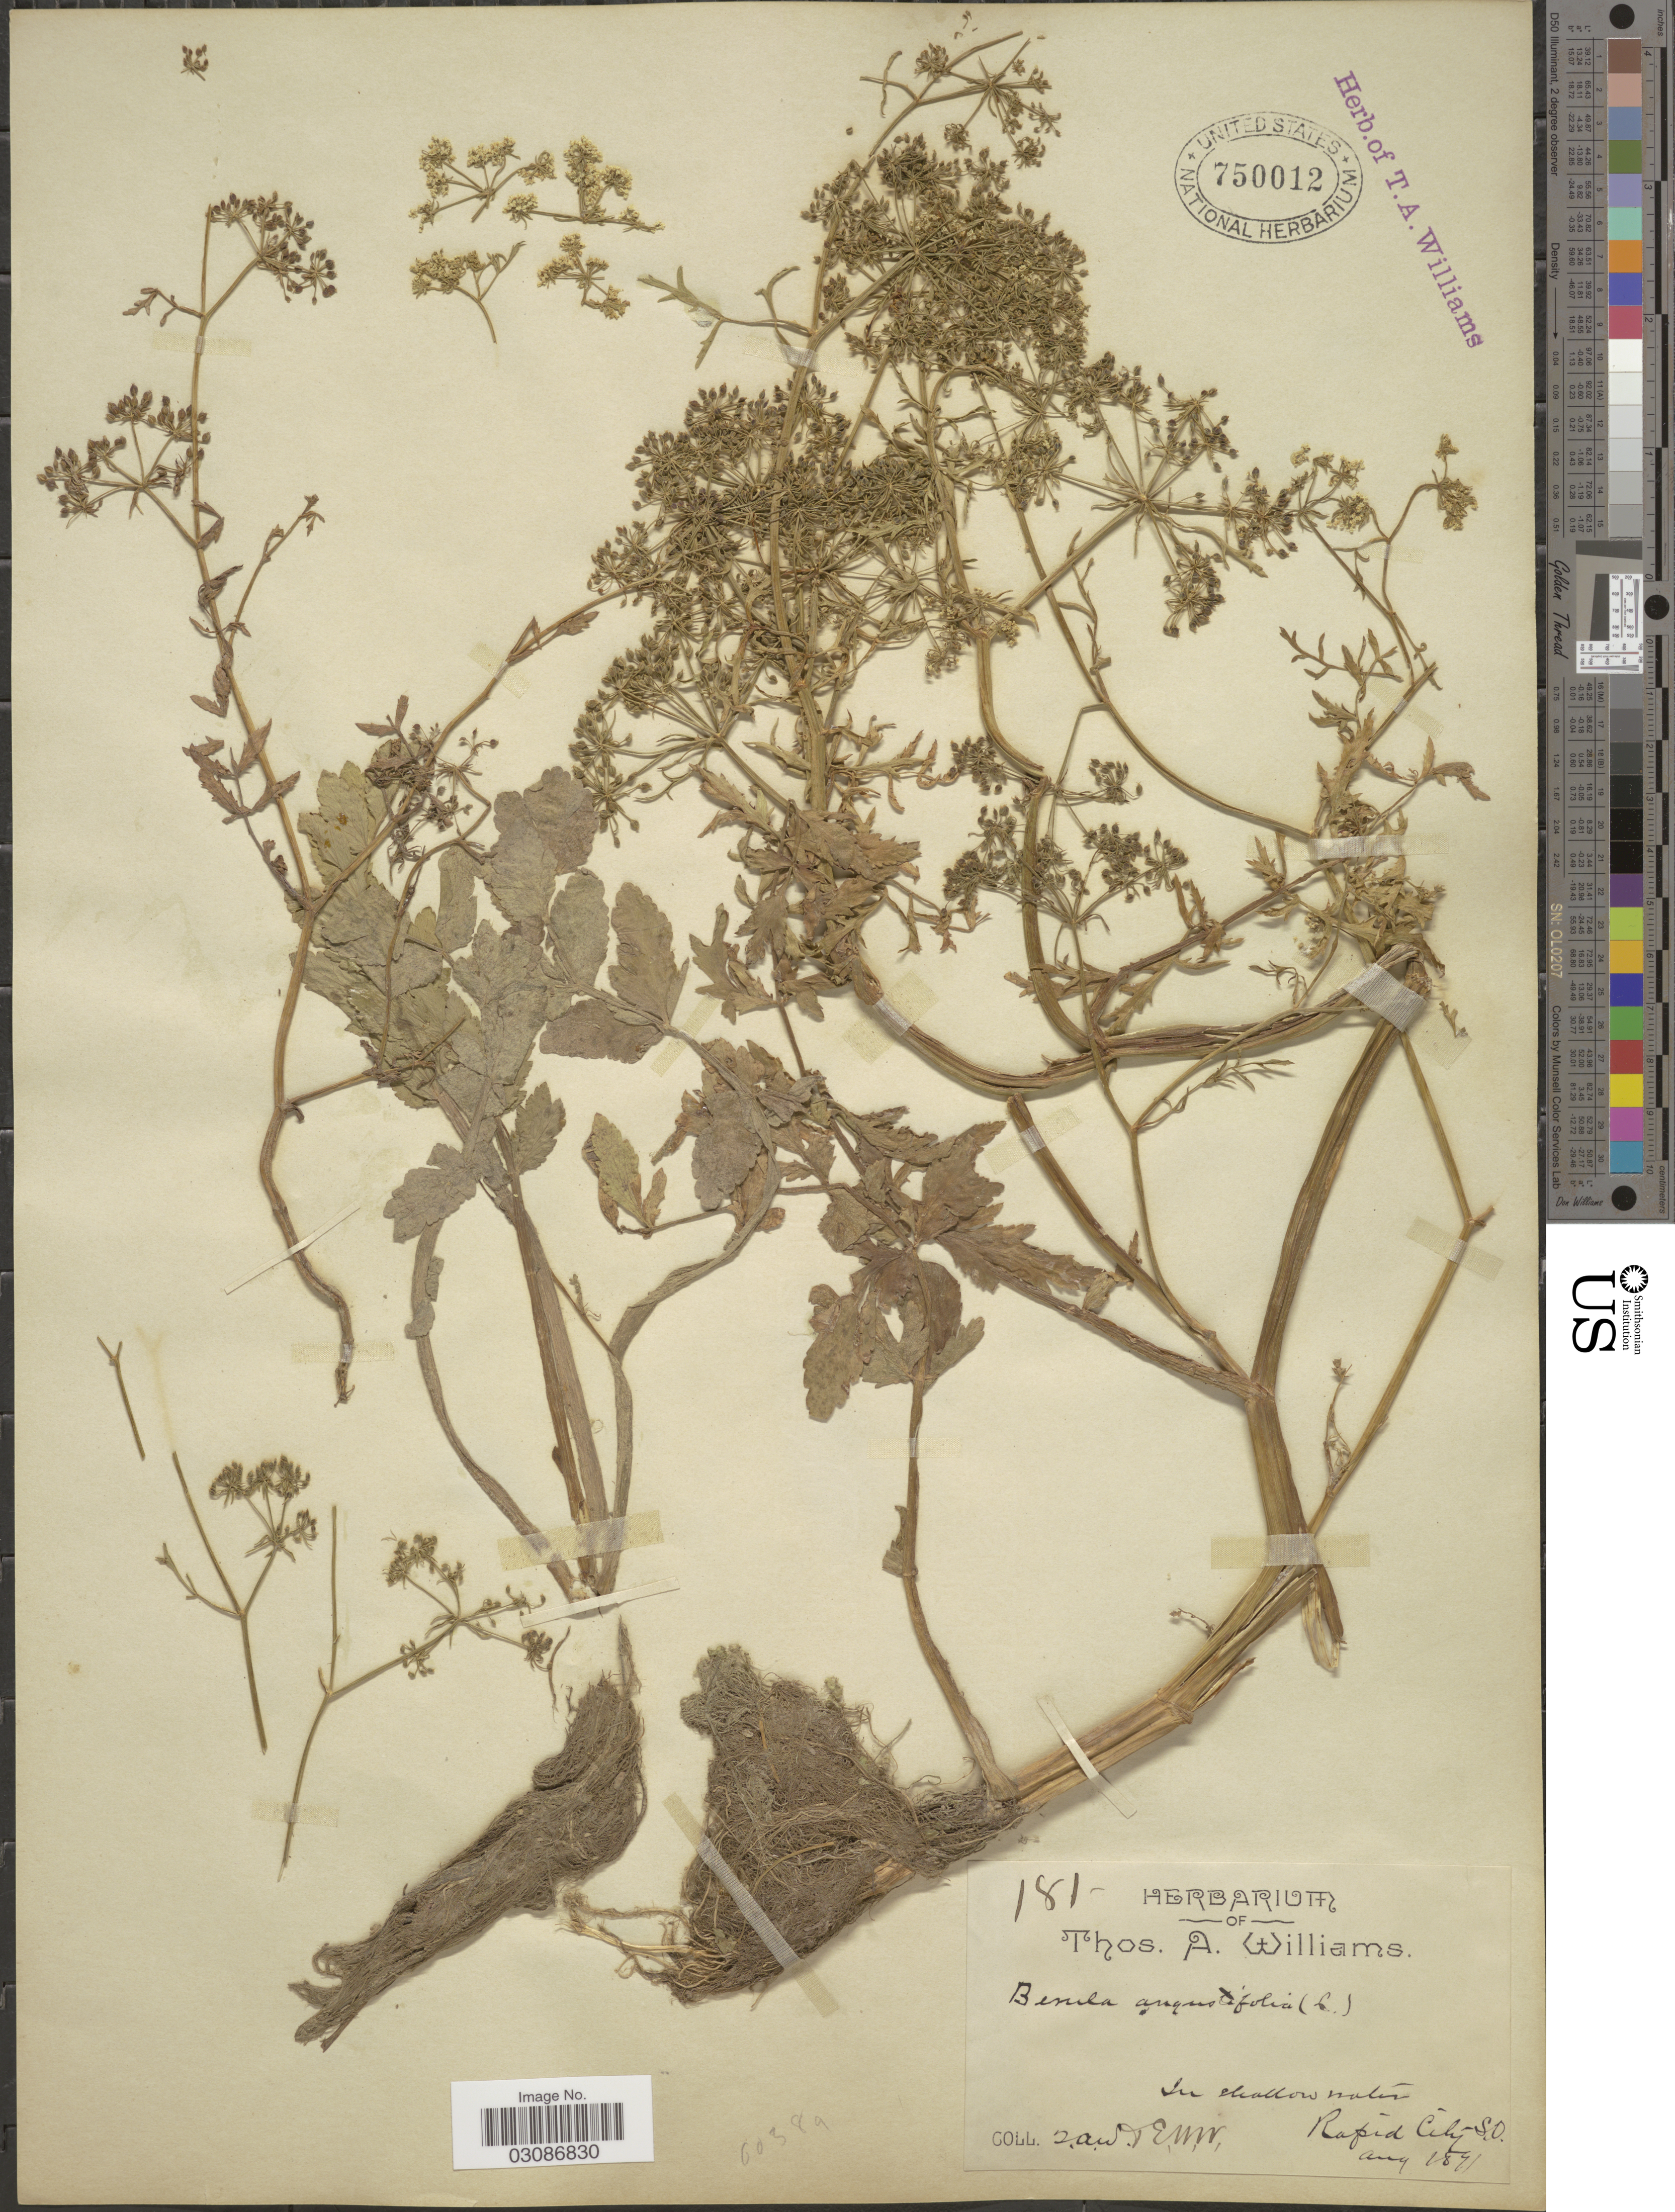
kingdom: Plantae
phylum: Tracheophyta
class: Magnoliopsida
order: Apiales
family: Apiaceae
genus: Berula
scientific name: Berula erecta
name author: (Huds.) Coville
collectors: T. A. Williams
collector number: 181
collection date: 1891-08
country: United States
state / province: South Dakota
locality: Rapid City. S. D.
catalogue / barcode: US 750012